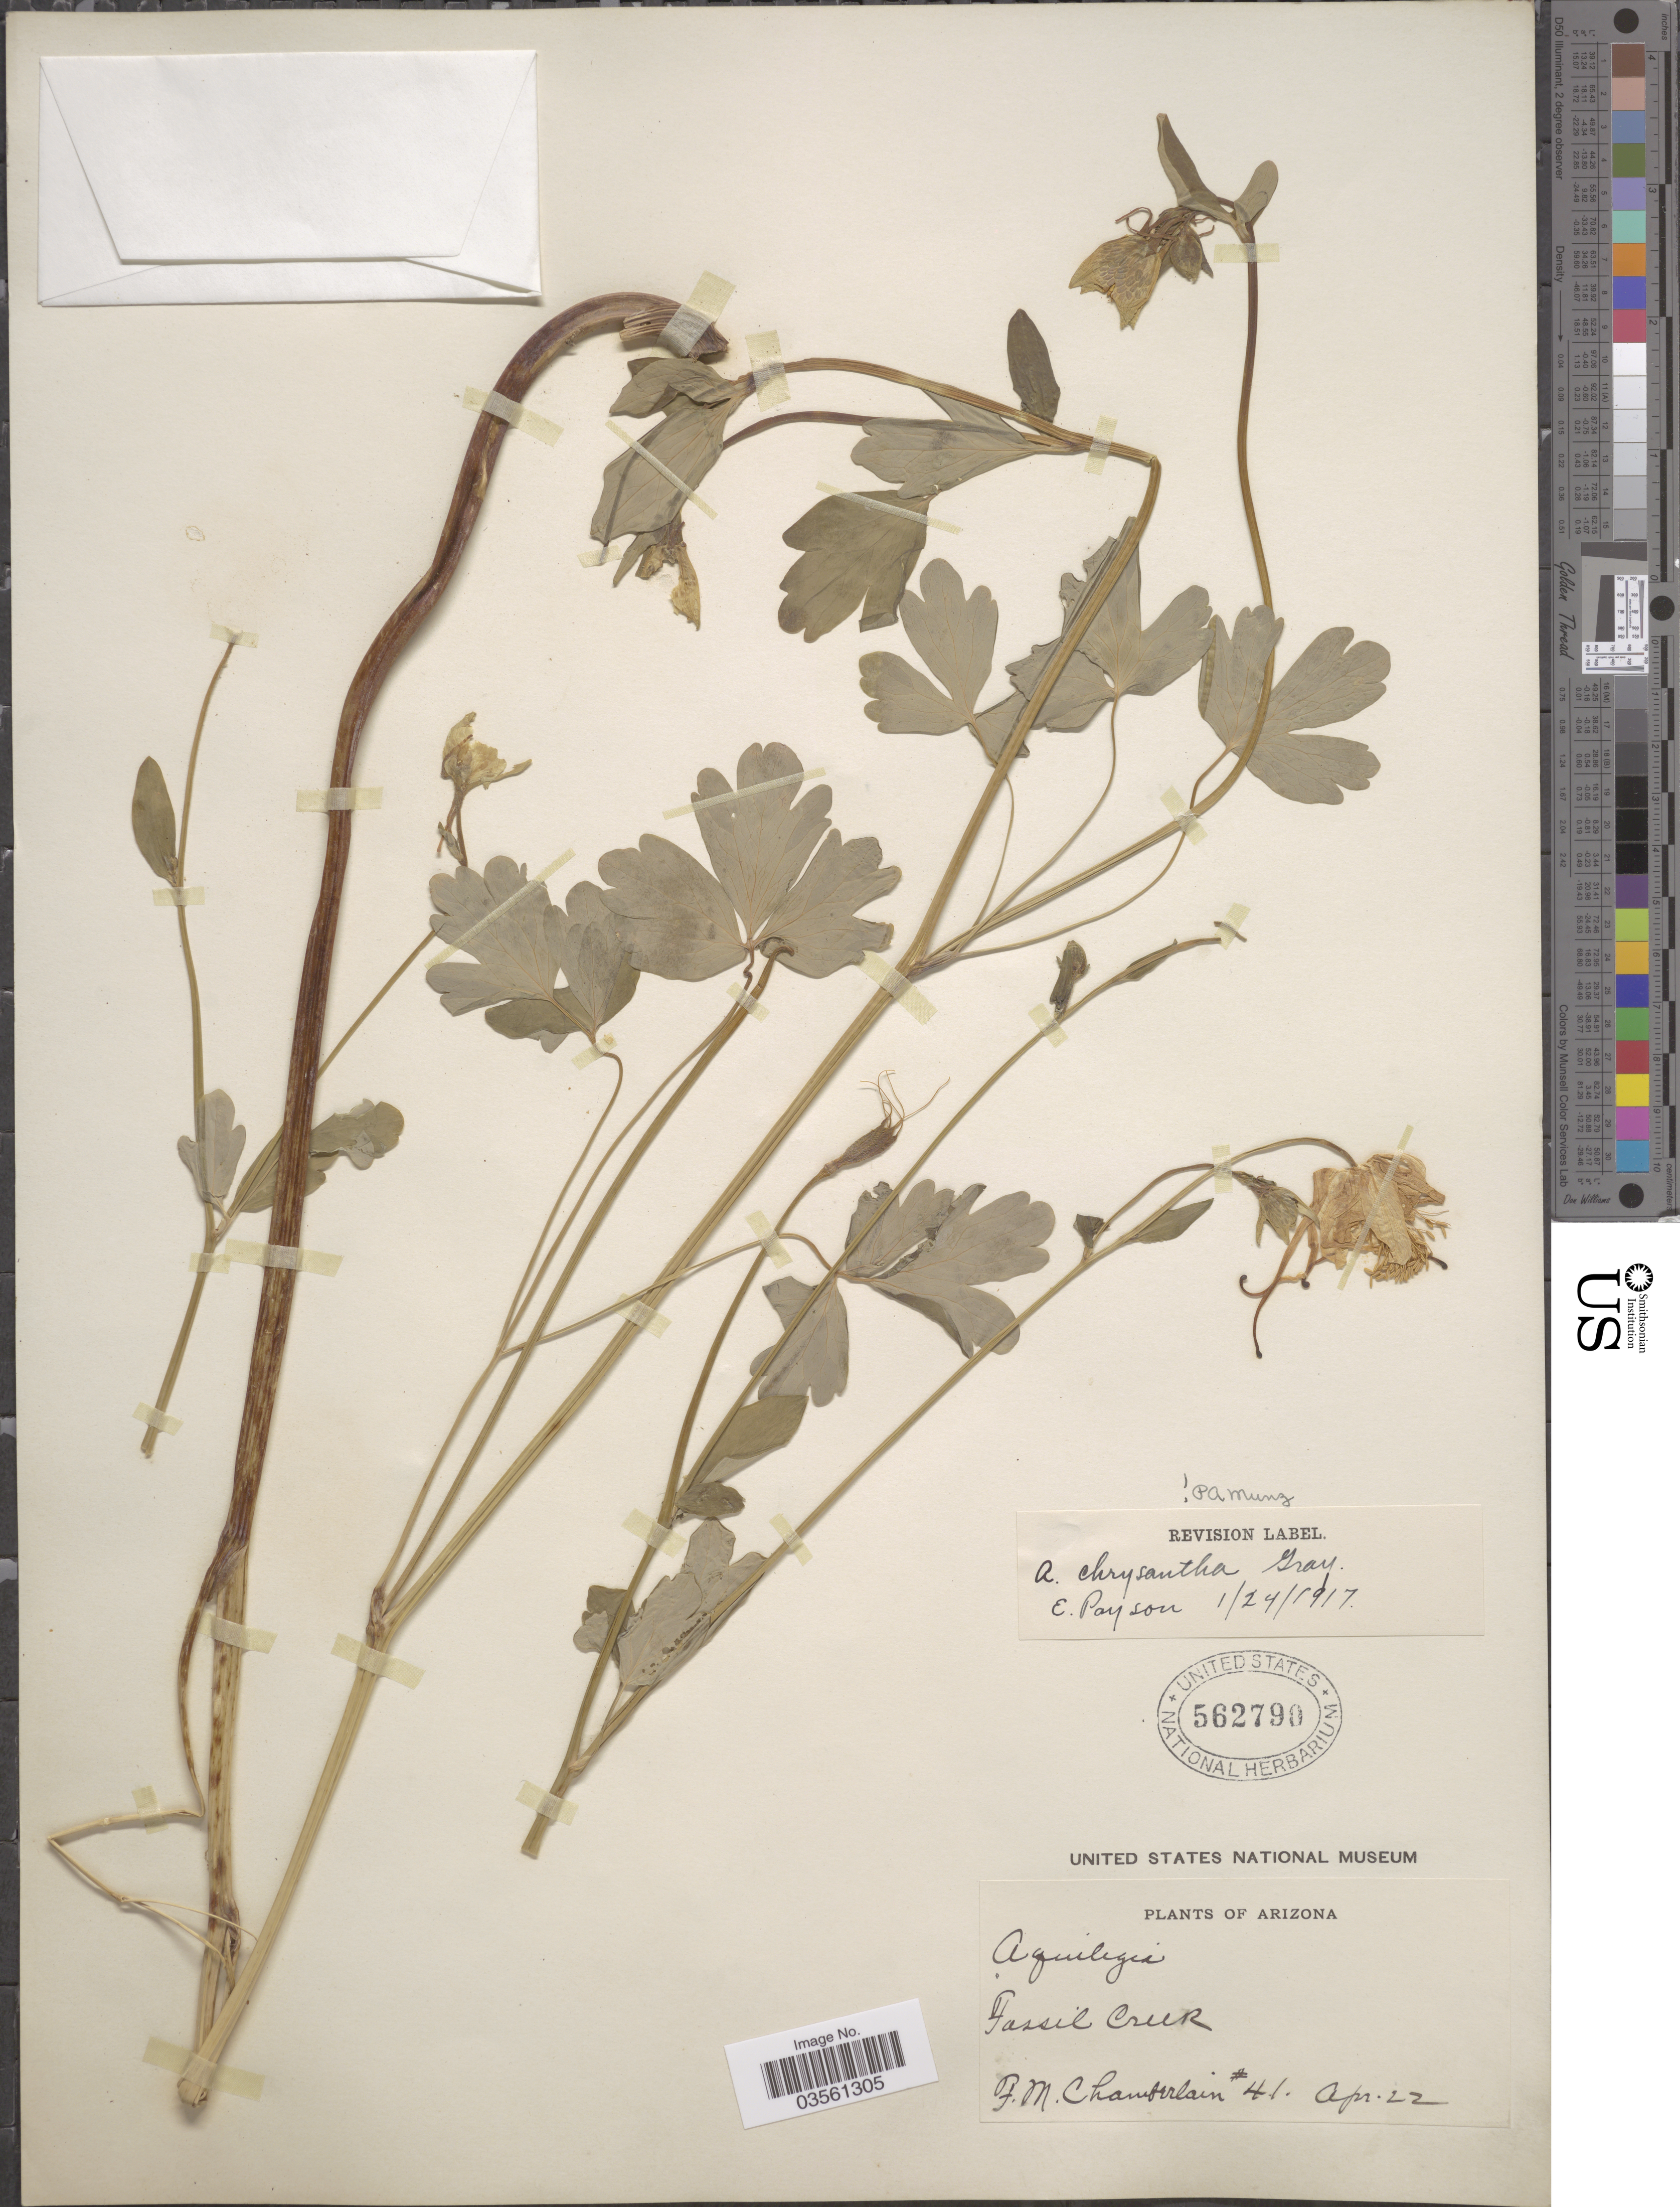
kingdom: Plantae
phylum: Tracheophyta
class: Magnoliopsida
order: Ranunculales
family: Ranunculaceae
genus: Aquilegia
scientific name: Aquilegia chrysantha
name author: A. Gray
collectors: F. Chamberlain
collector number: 41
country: United States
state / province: Arizona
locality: Fossil Creek.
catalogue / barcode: US 562790